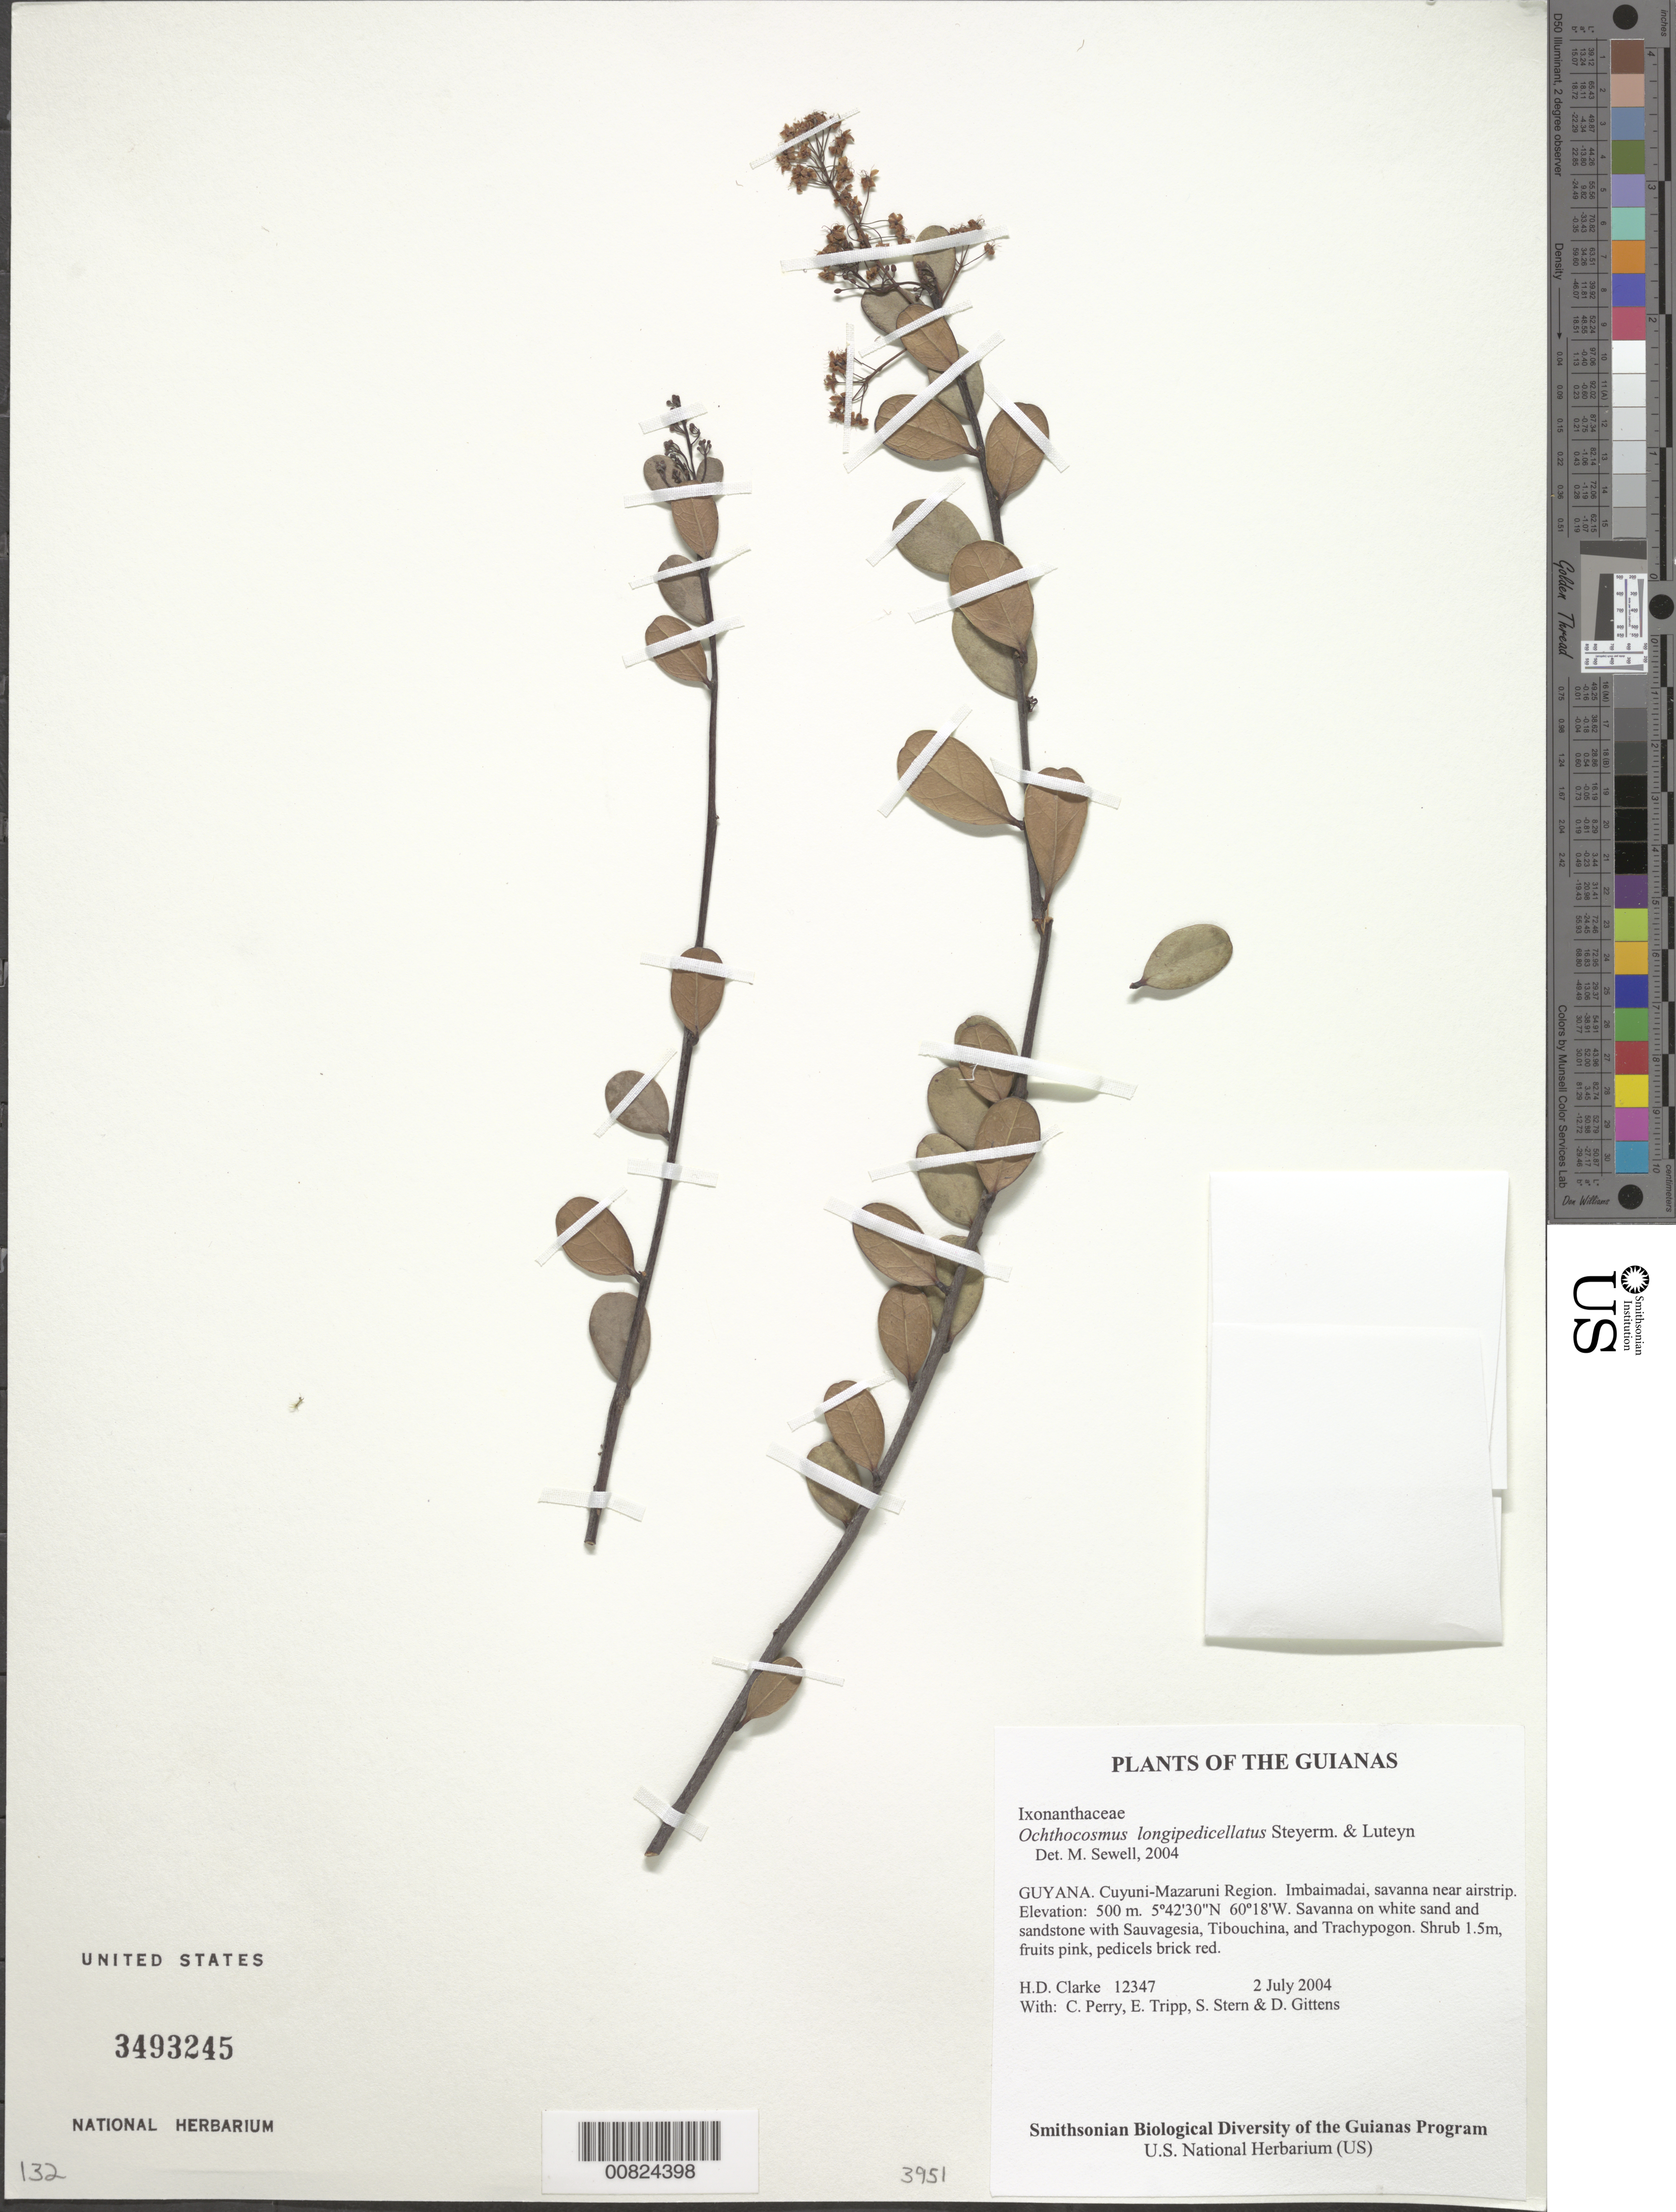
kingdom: Plantae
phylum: Tracheophyta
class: Magnoliopsida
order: Malpighiales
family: Ixonanthaceae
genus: Ochthocosmus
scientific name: Ochthocosmus longipedicellatus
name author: Steyerm. & Luteyn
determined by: Sewell, M.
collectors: H. D. Clarke, C. Perry, E. Tripp, S. R. Stern & D. Gittens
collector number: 12347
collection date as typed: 2 July 2004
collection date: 2004-07-02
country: Guyana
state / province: Cuyuni-Mazaruni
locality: Imbaimadai, savanna near airstrip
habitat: Savanna on white sand and sandstone with Sauvagesia, Tibouchina, and Trachypogon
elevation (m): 500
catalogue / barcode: US 3493245